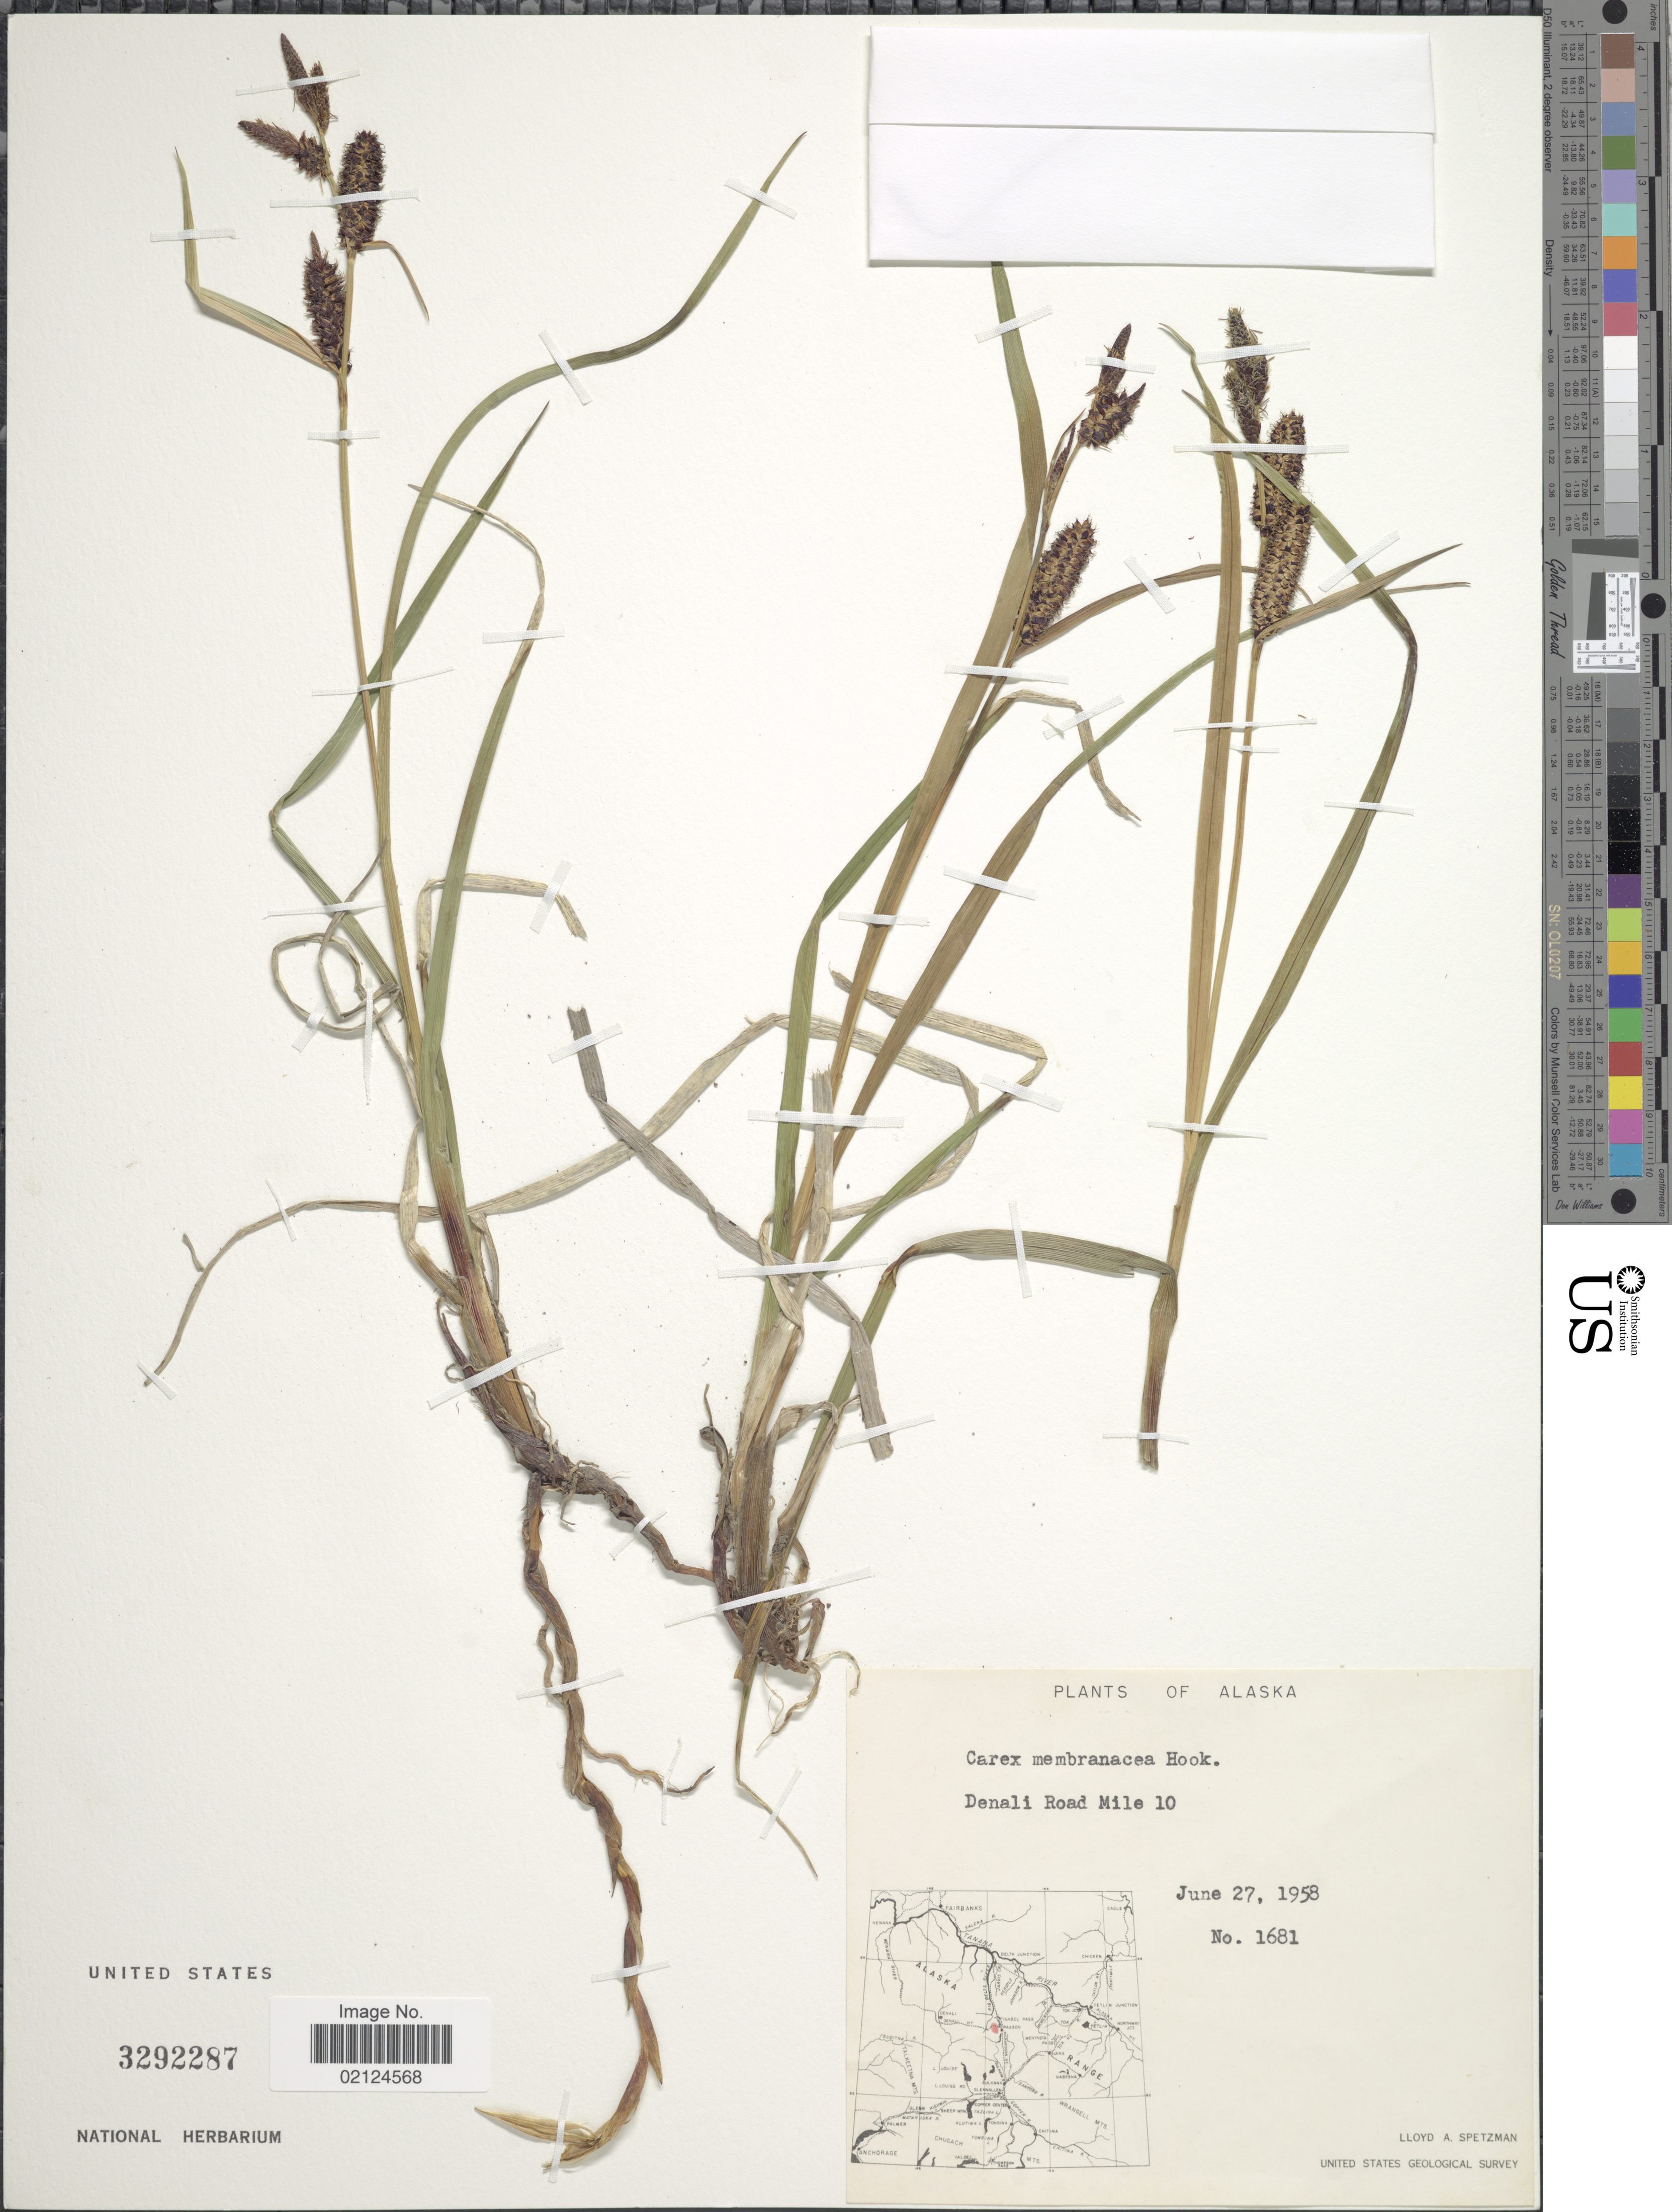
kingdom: Plantae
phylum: Tracheophyta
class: Liliopsida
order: Poales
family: Cyperaceae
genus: Carex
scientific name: Carex membranacea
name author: Hook.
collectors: L. Spetzman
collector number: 1681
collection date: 1958-06-27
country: United States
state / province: Alaska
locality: Denali Road Mile 10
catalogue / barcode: US 3292287